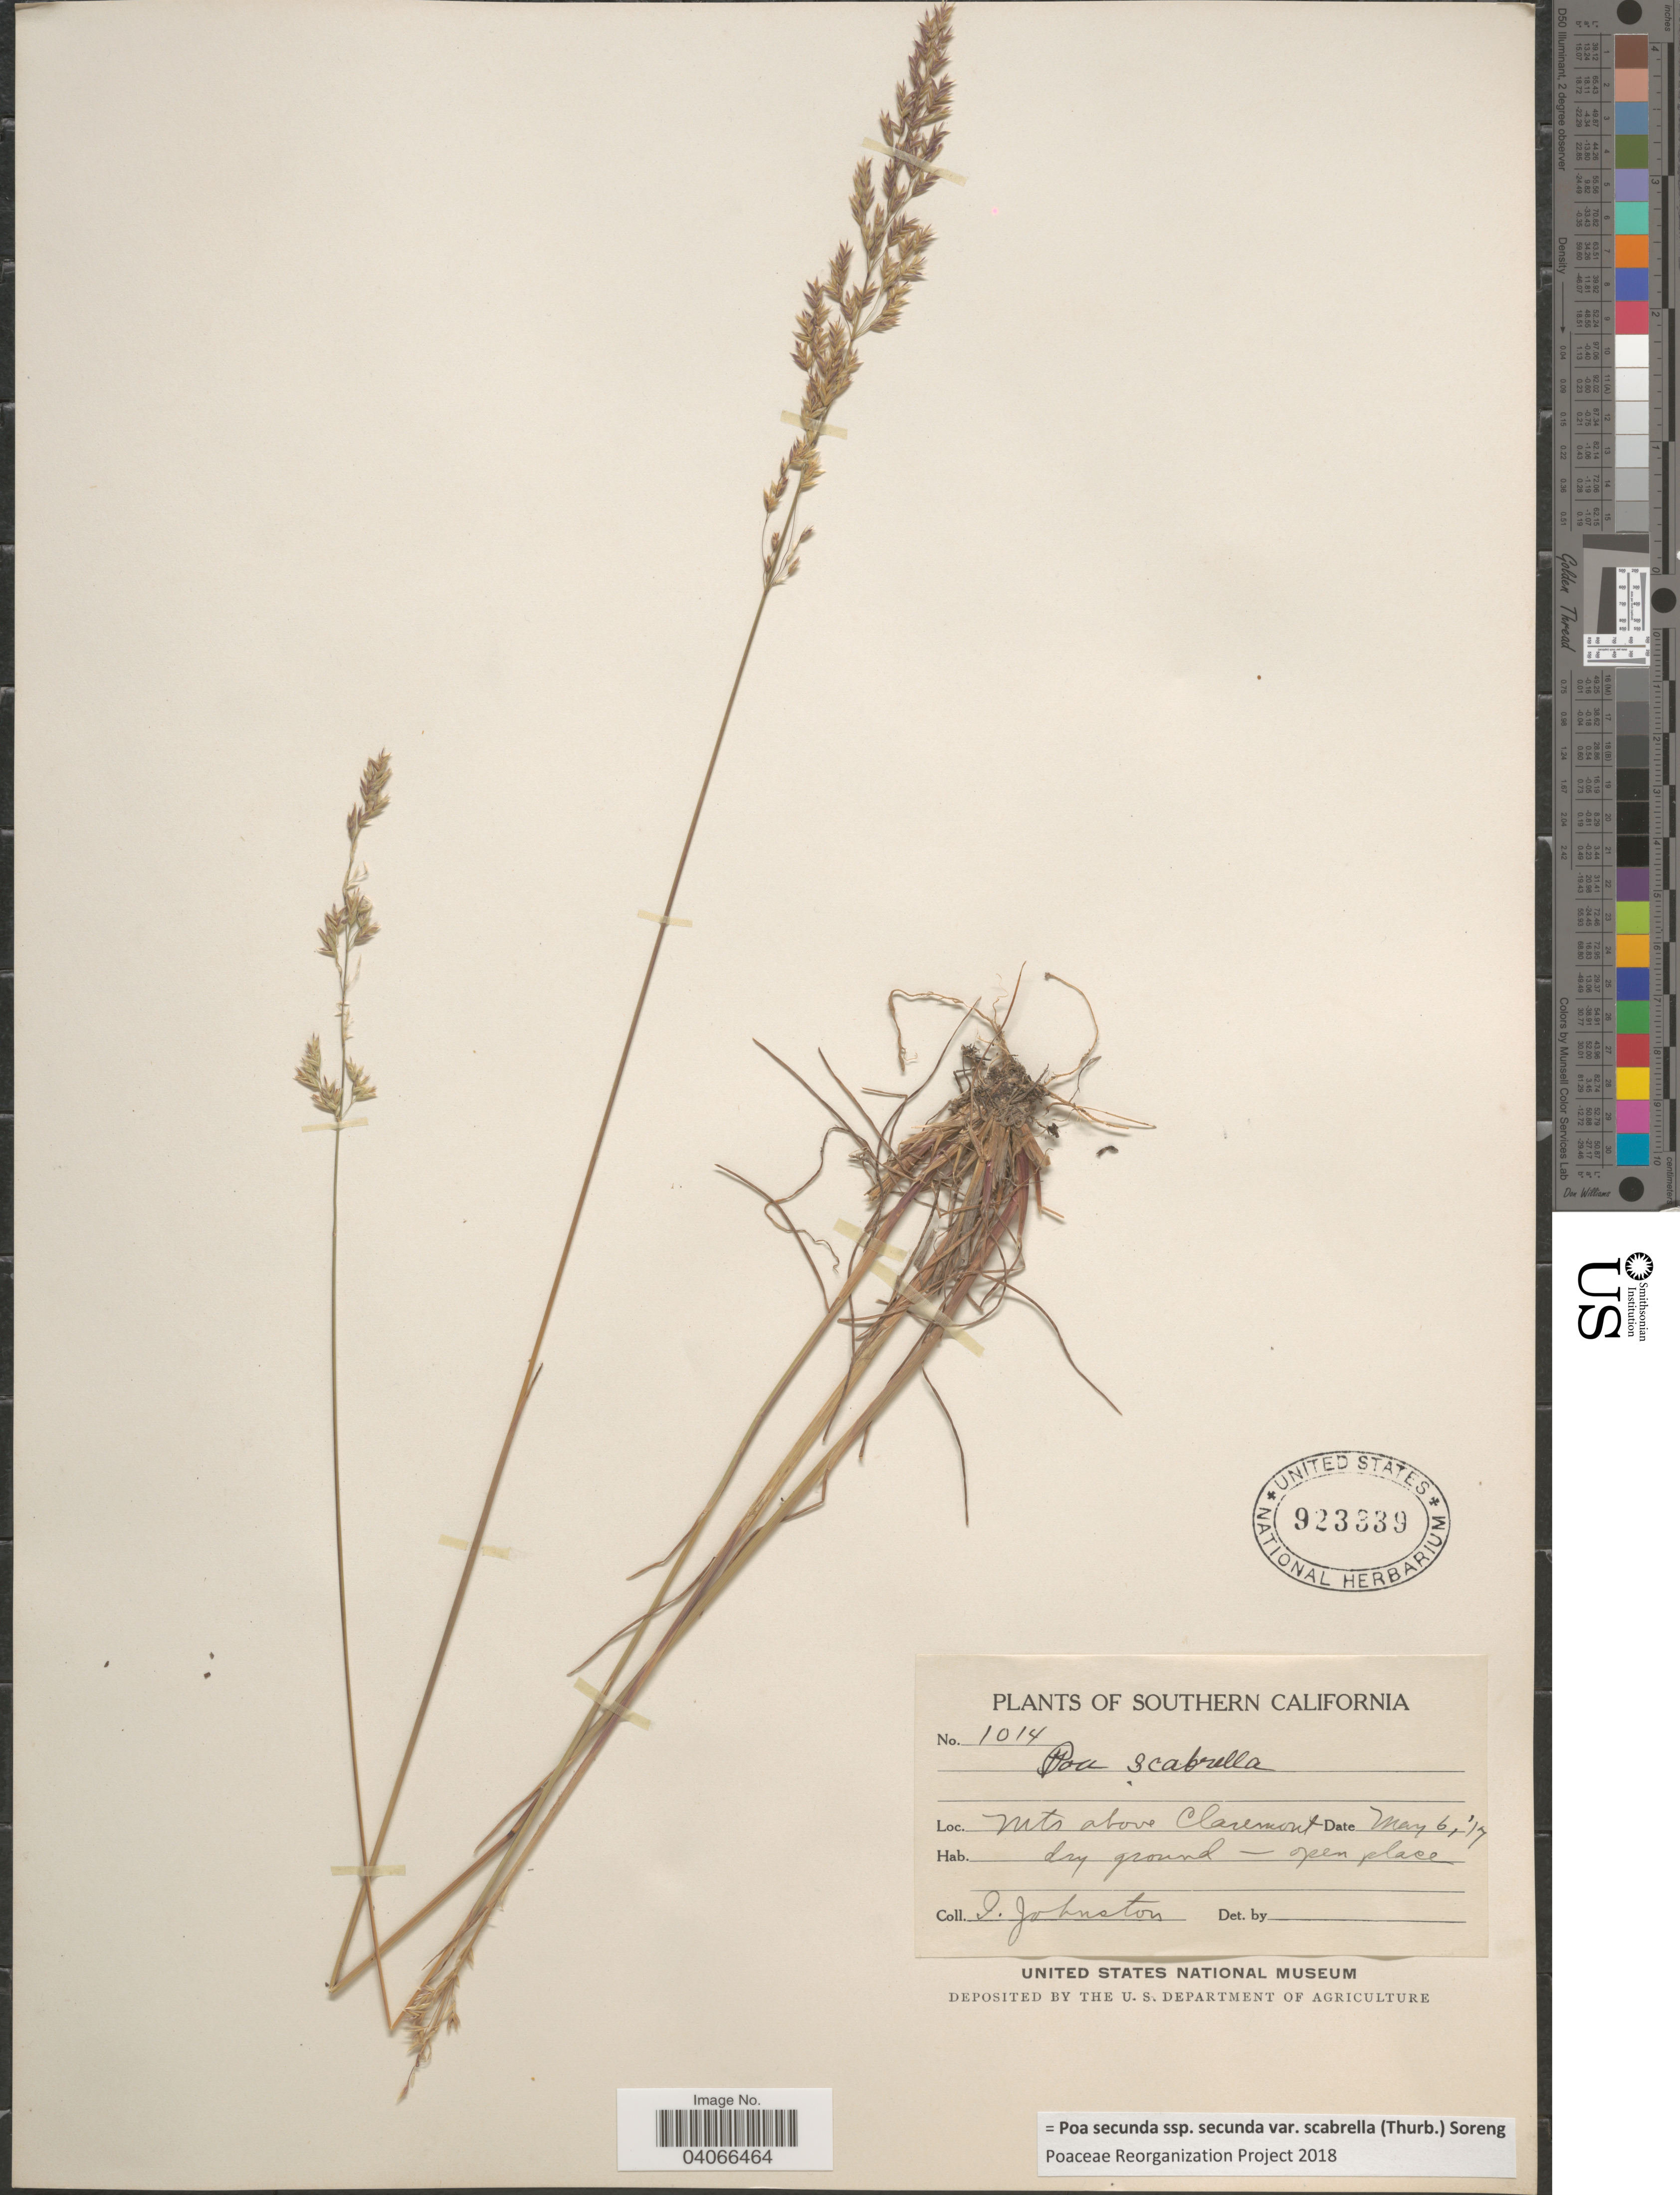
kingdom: Plantae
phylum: Tracheophyta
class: Liliopsida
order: Poales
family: Poaceae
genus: Poa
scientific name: Poa secunda subsp. secunda var. scabrella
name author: (Thurb.) Soreng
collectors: I. Johnston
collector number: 1014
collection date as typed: Transcribed d/m/y: 6/5/17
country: United States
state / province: California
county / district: Los Angeles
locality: Southern California. Mts above Claremont.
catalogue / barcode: US 923339